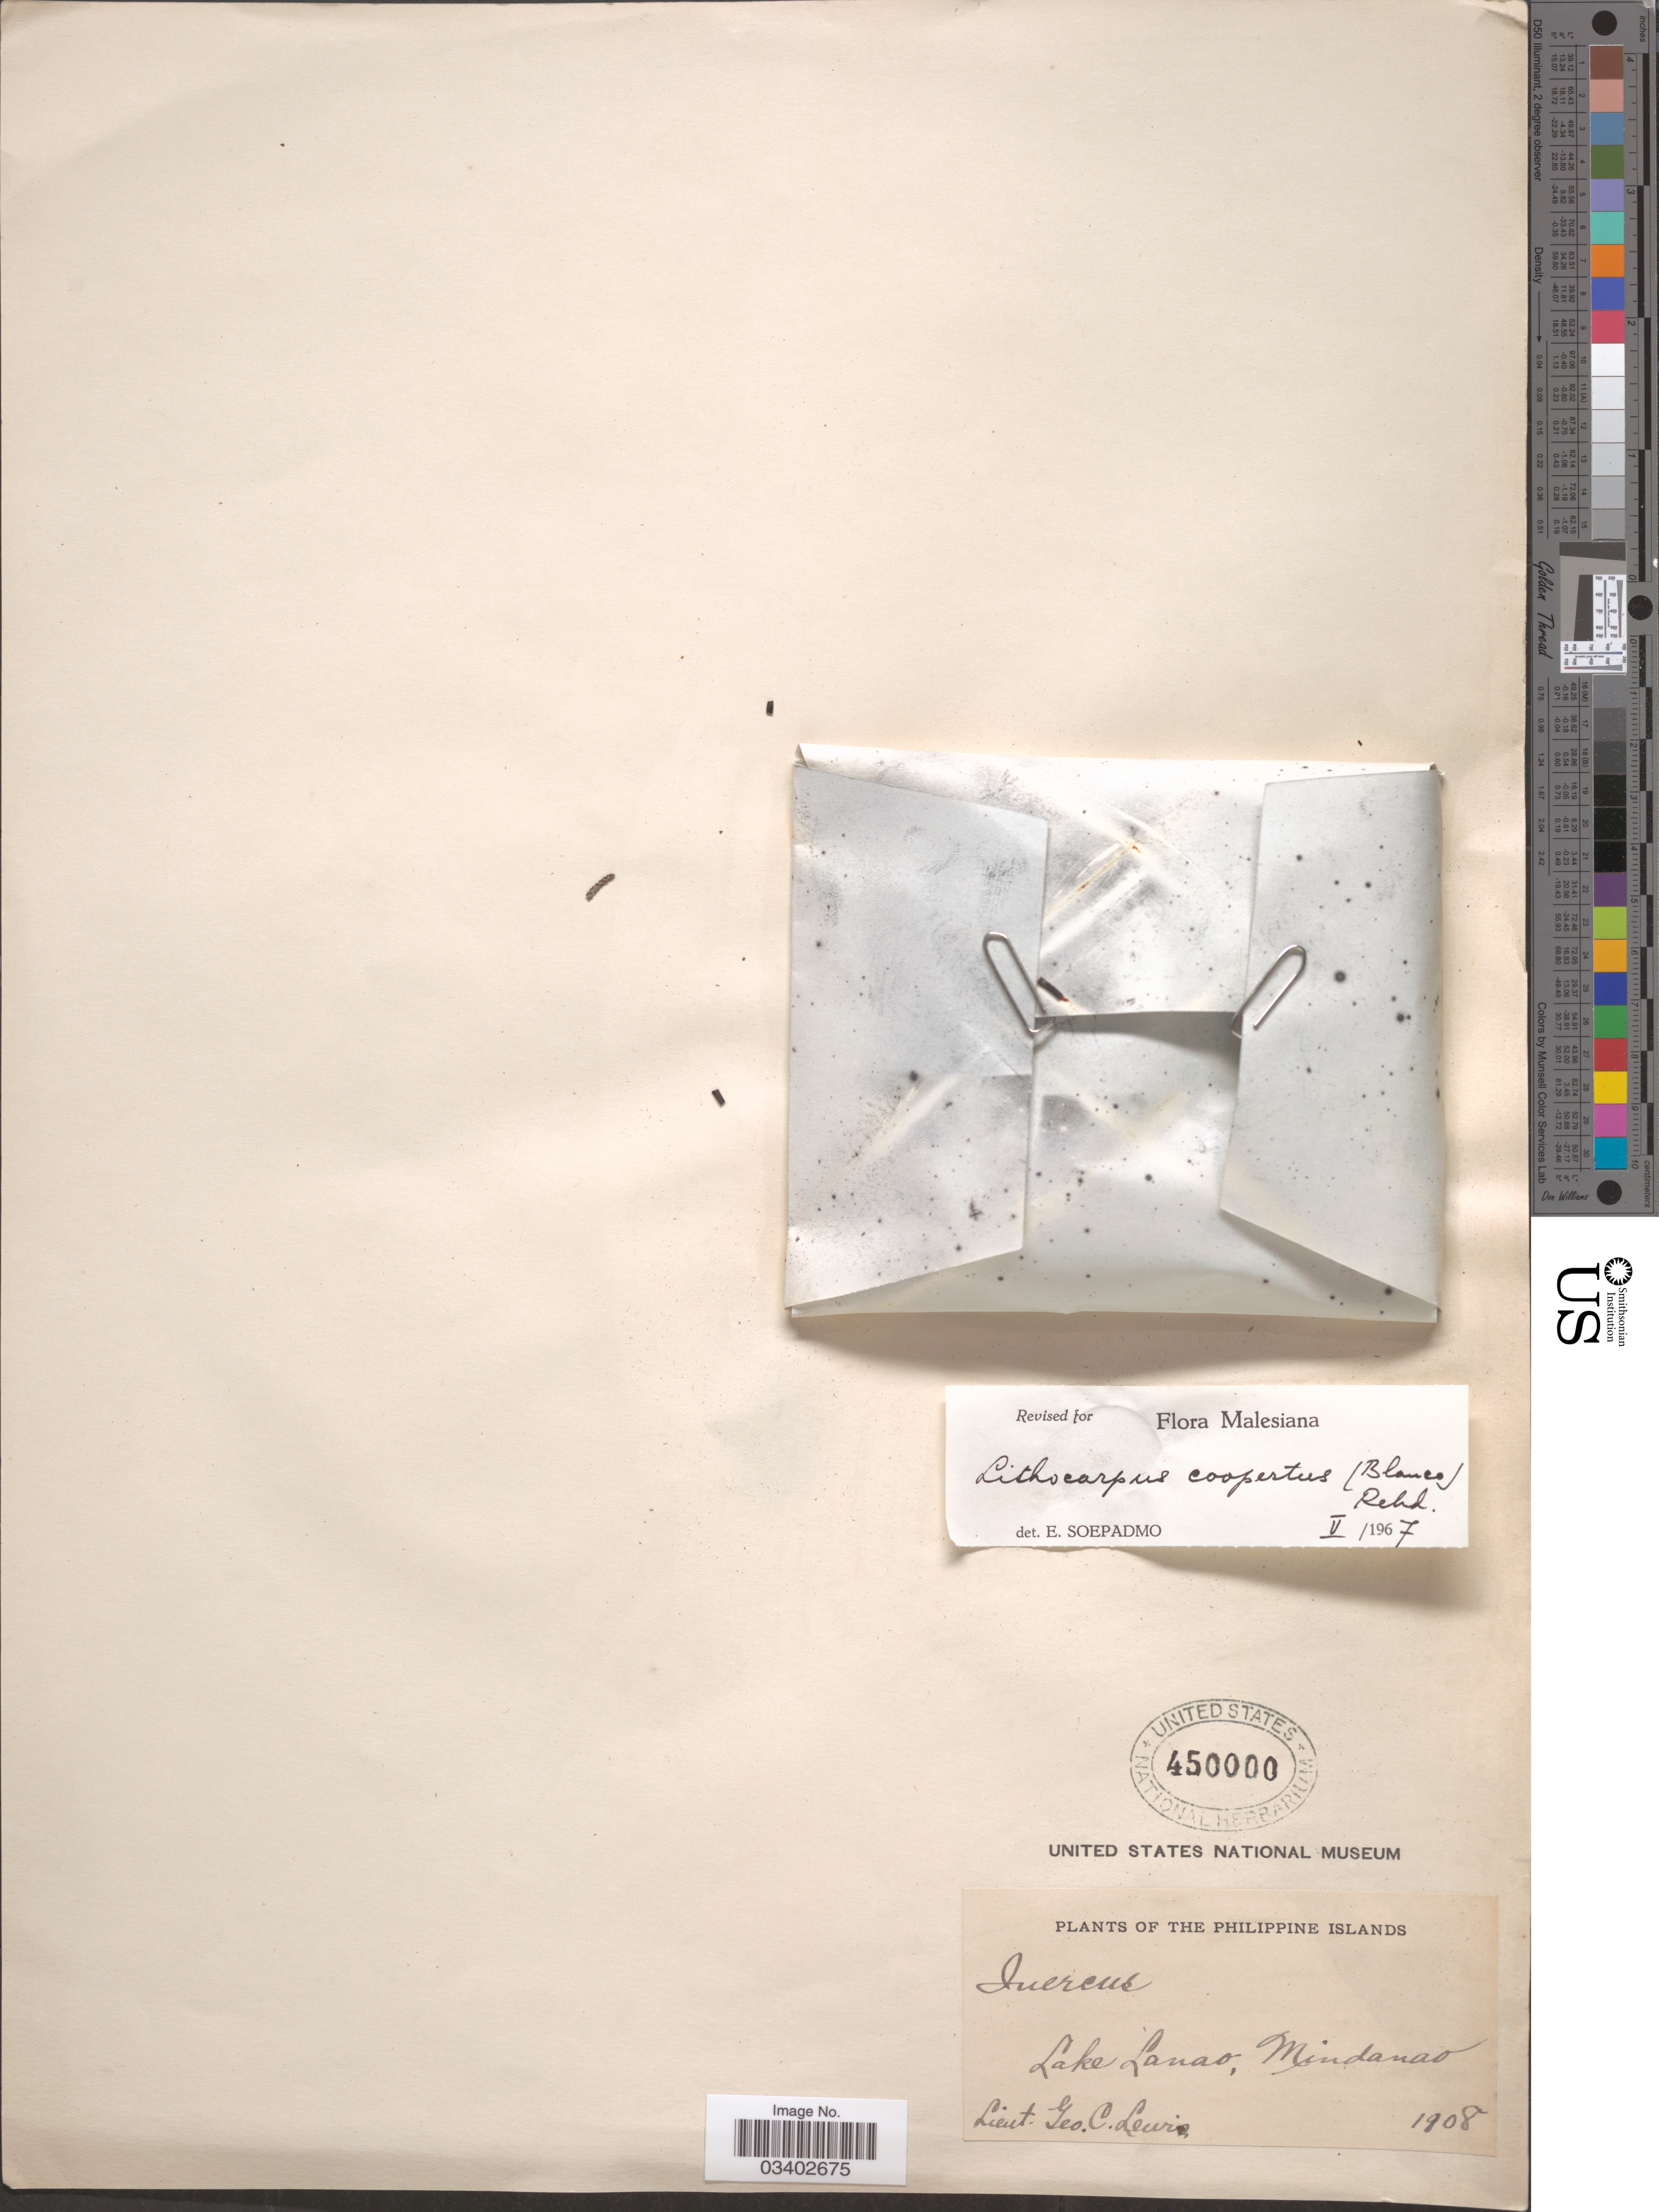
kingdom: Plantae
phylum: Tracheophyta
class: Magnoliopsida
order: Fagales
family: Fagaceae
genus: Lithocarpus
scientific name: Lithocarpus coopertus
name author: (Blanco) Rehder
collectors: G. Lewis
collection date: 1908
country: Philippines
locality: Lake Lanao, Mindanao.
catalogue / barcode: US 450000